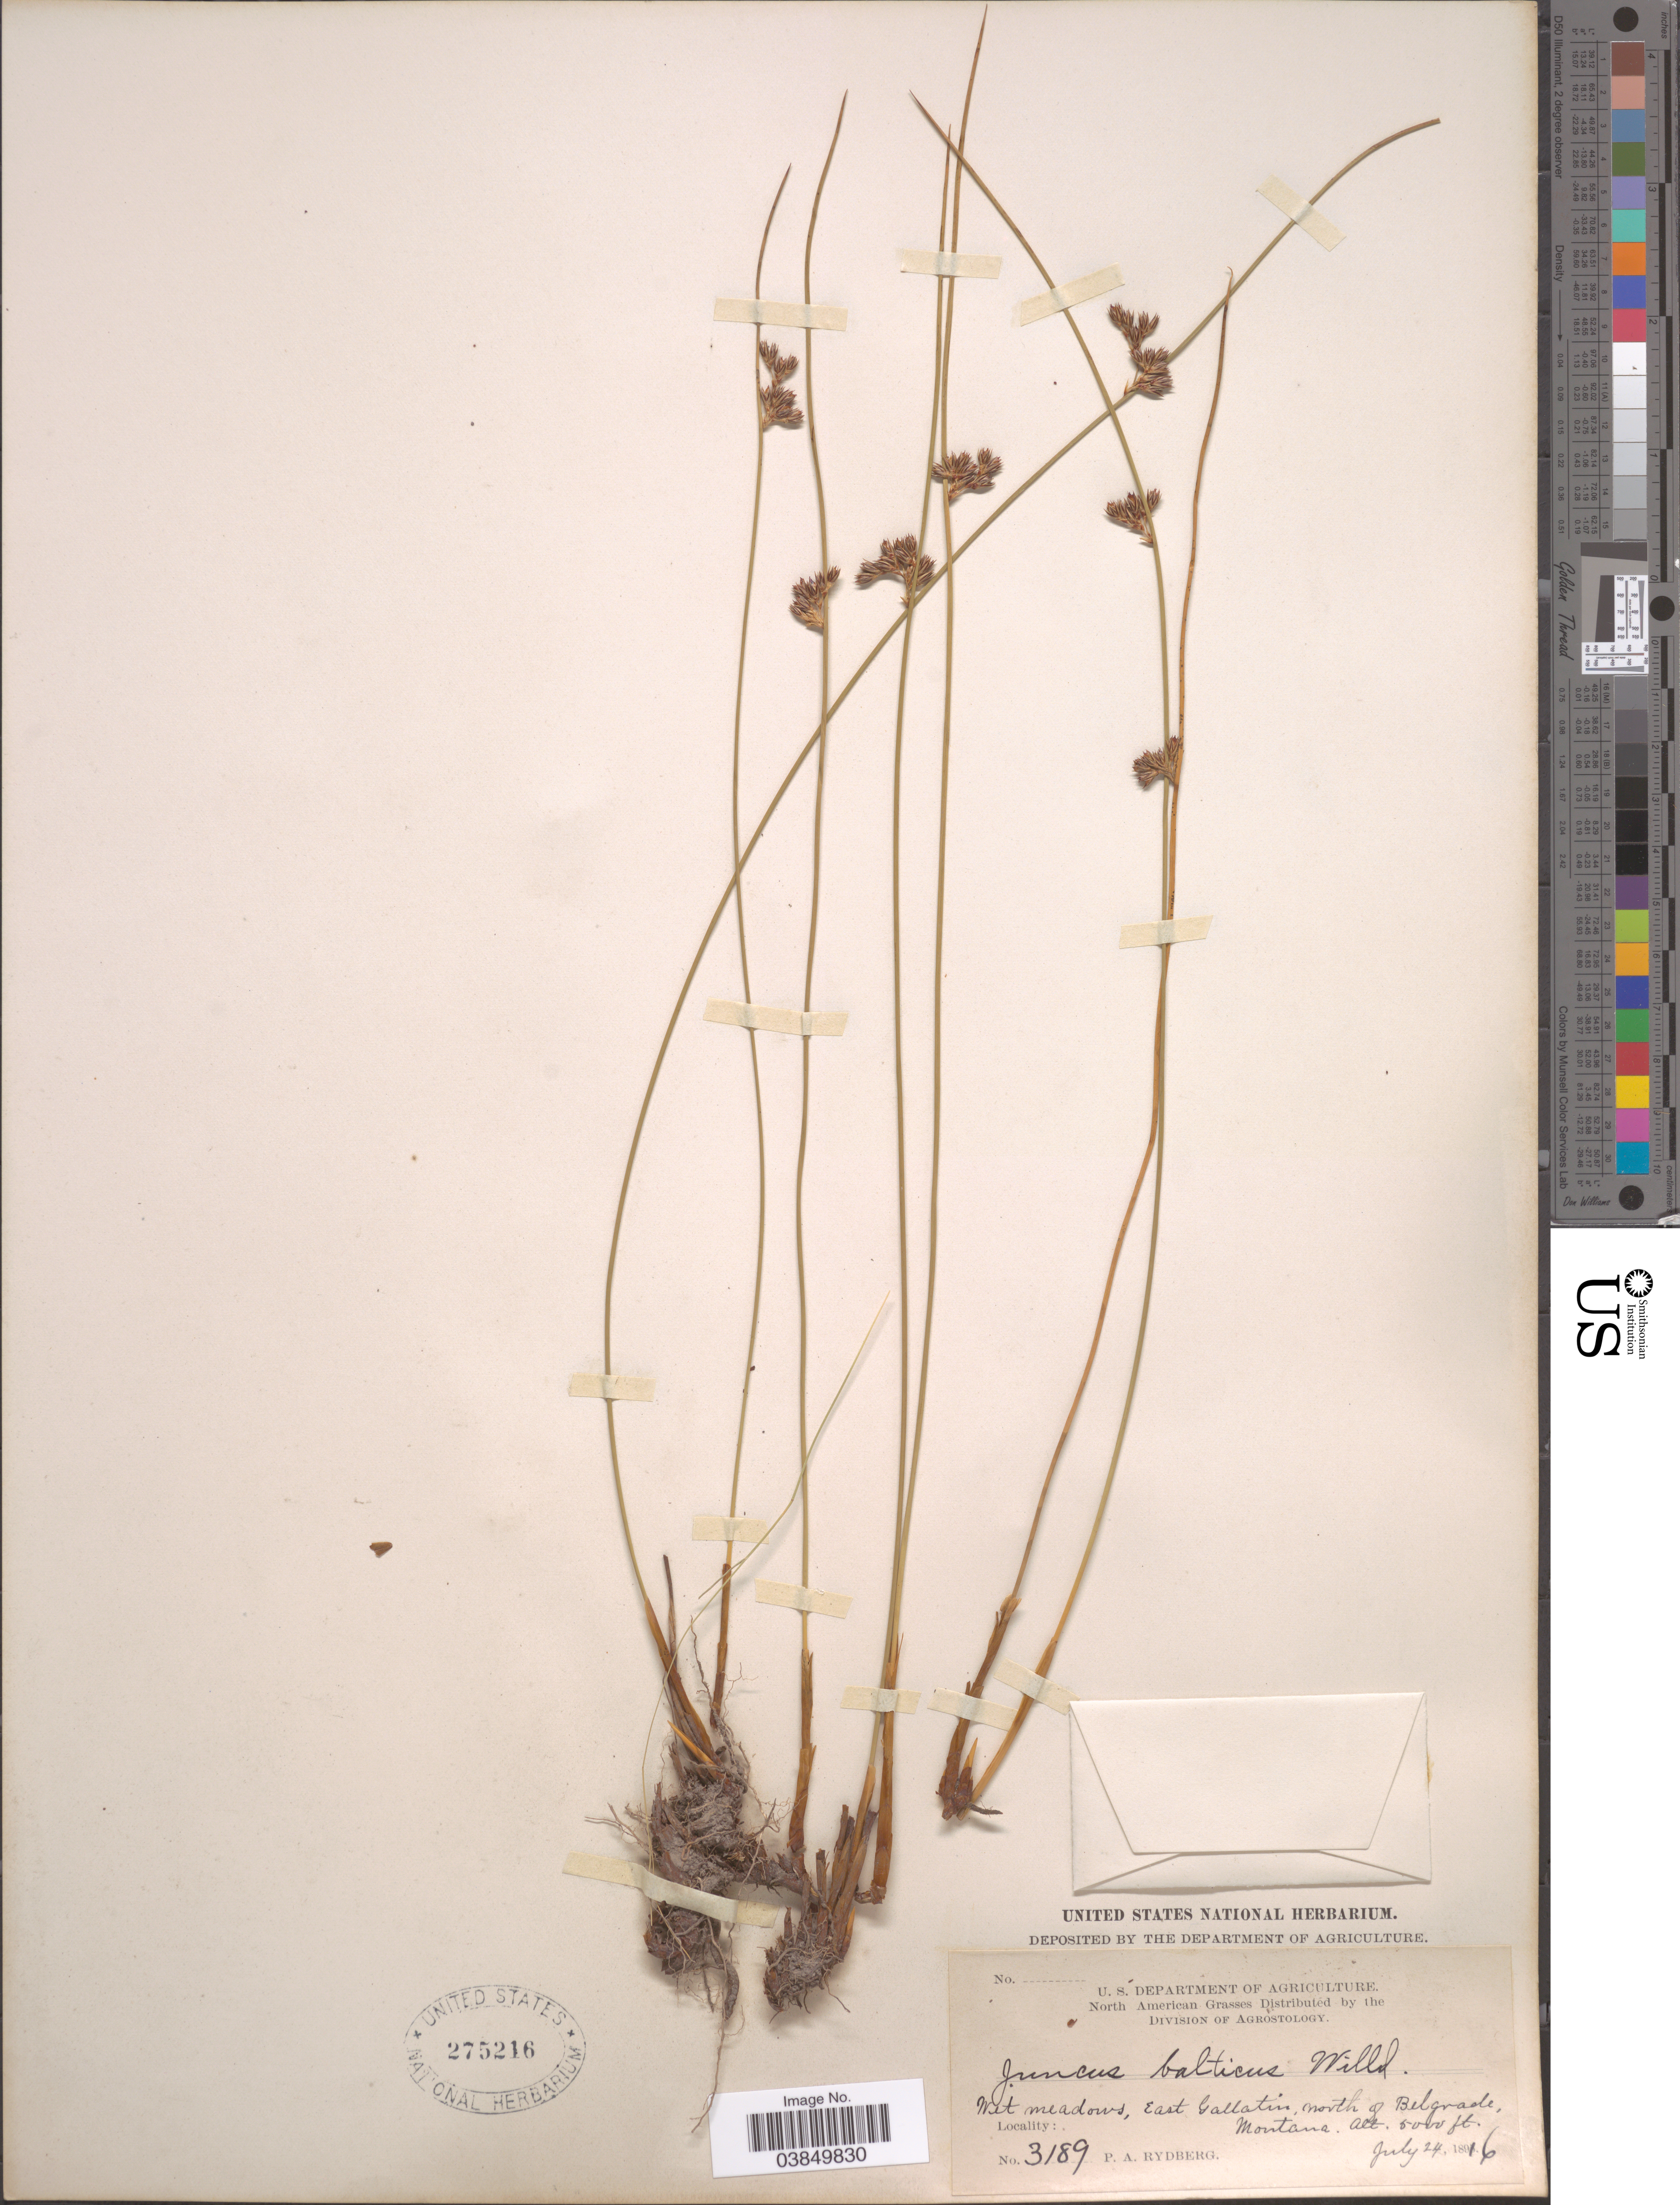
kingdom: Plantae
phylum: Tracheophyta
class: Liliopsida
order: Poales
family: Juncaceae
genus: Juncus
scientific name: Juncus balticus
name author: Willd.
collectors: P. A. Rydberg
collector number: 3189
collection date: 1816-07-24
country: United States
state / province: Montana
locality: Wet meadows, East Gallatin, north of Belgrade.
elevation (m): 1524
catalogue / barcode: US 275216